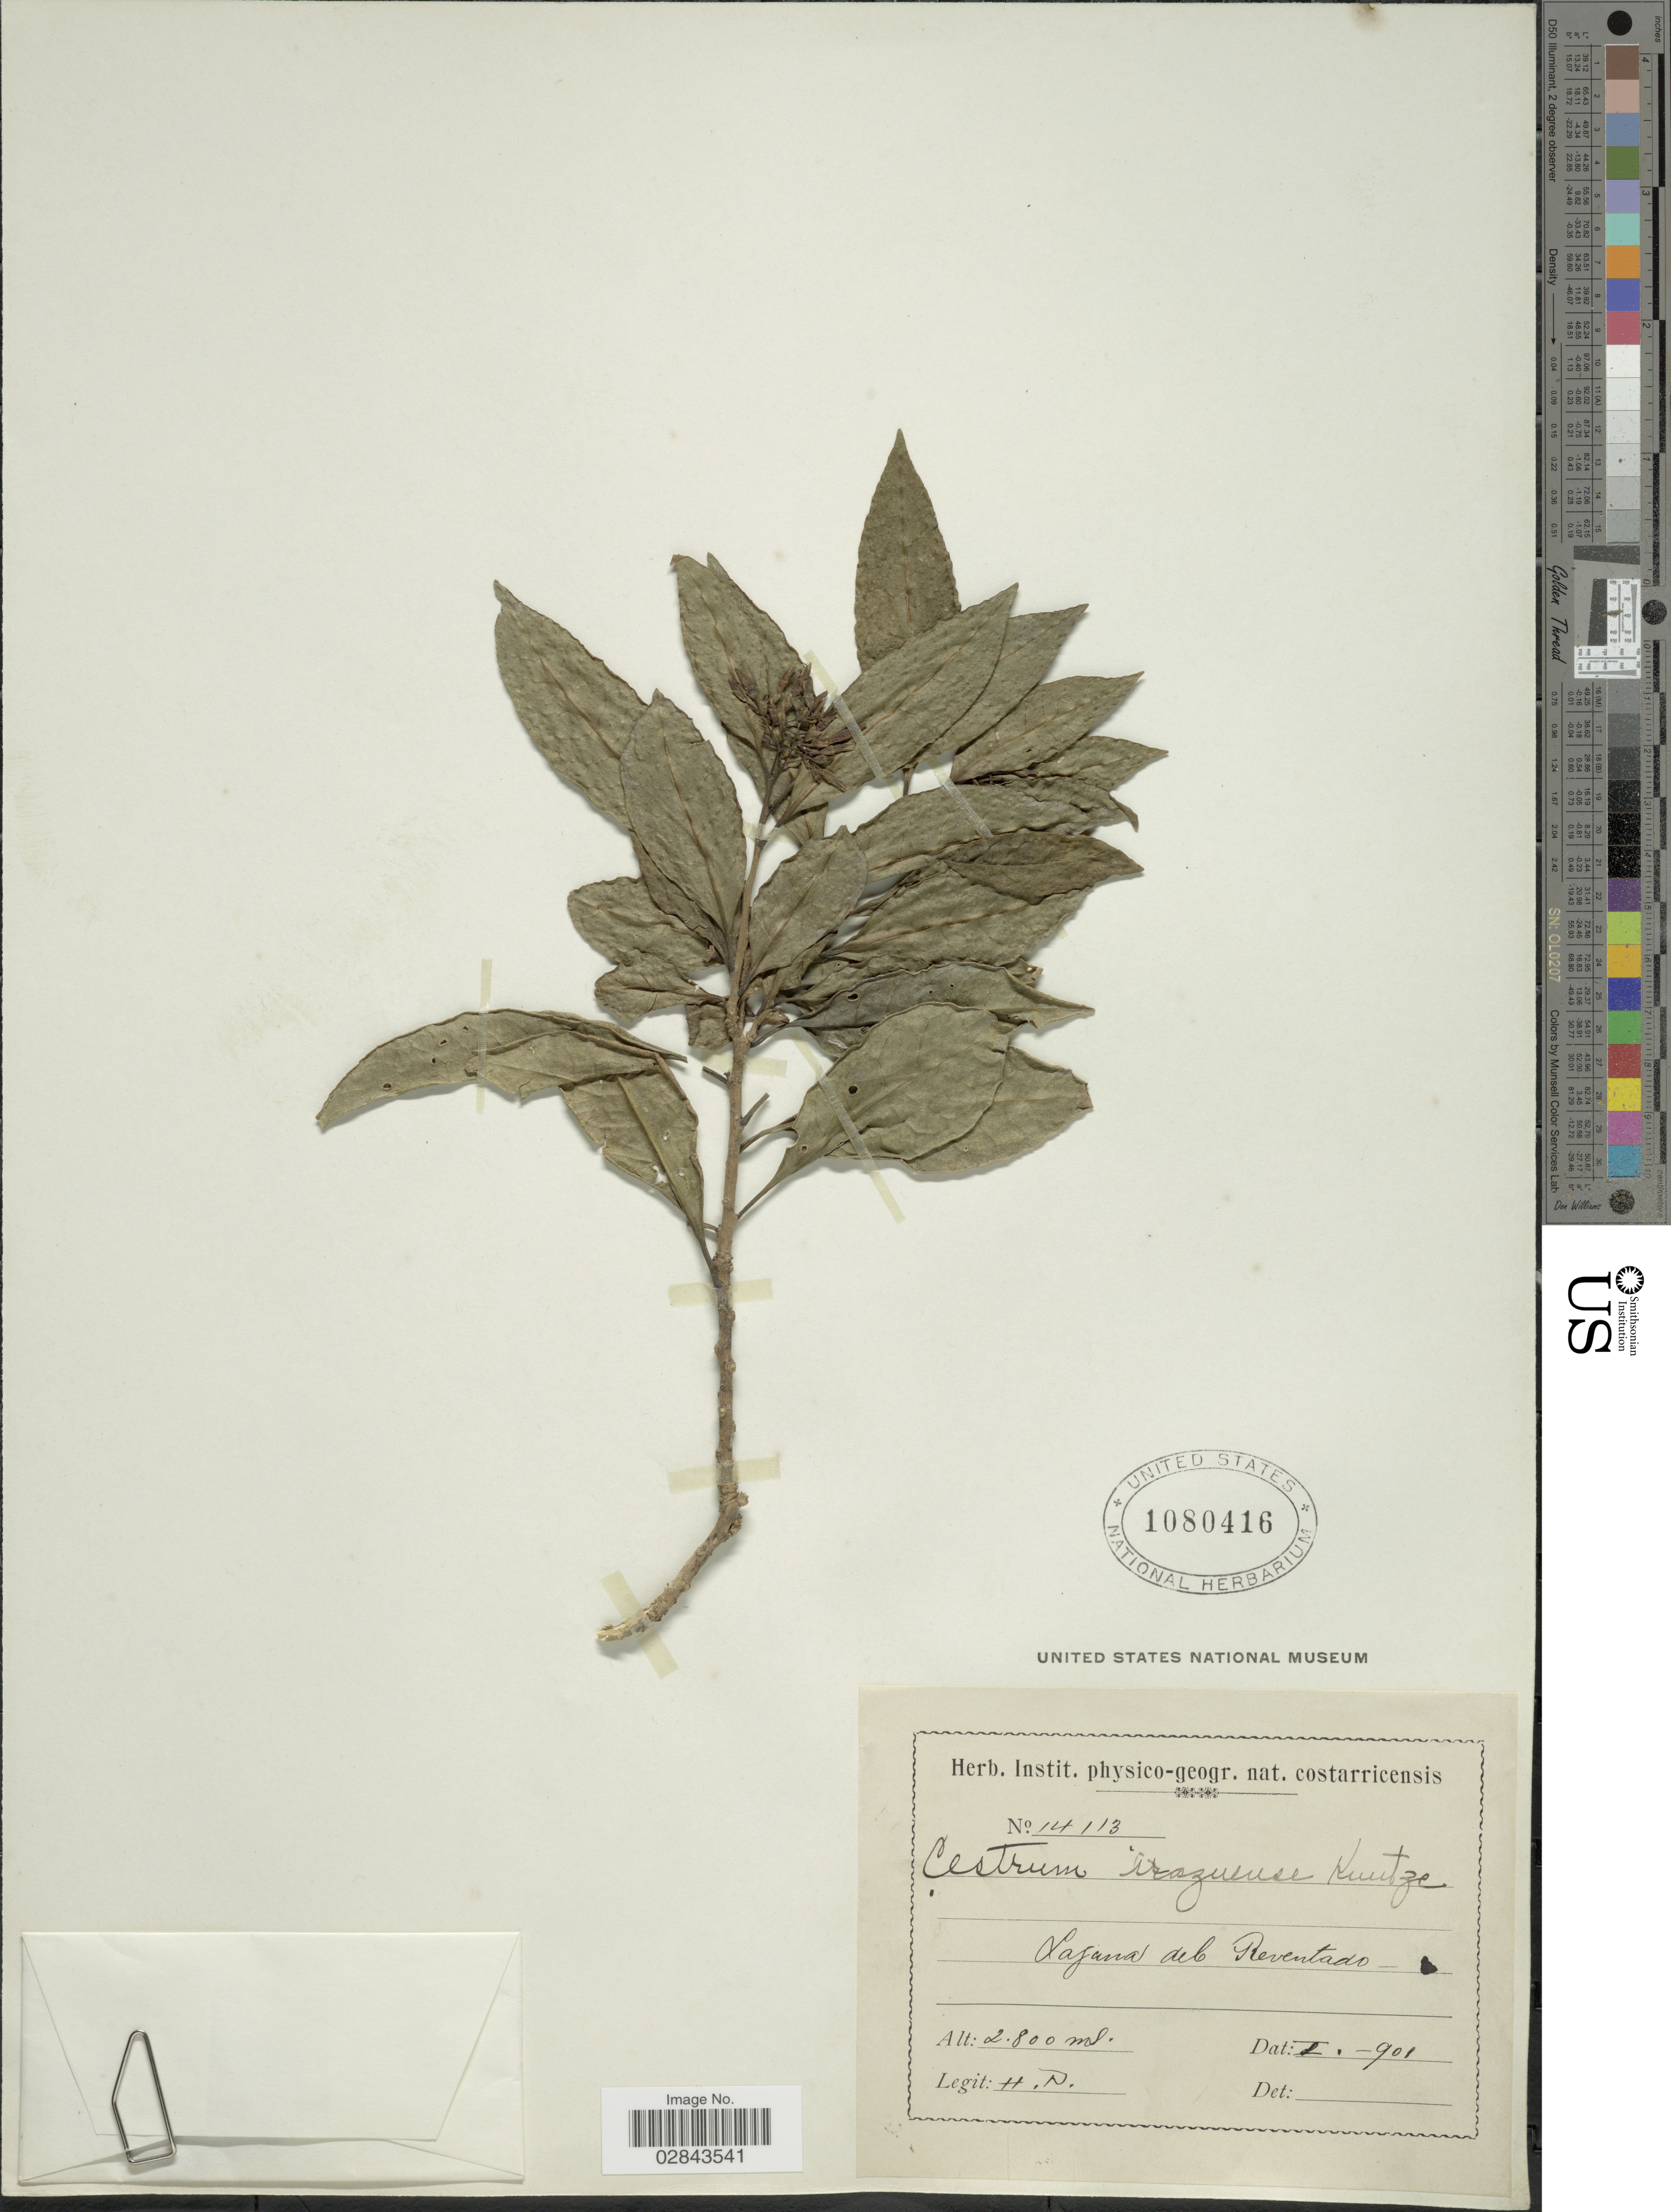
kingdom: Plantae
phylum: Tracheophyta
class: Magnoliopsida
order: Solanales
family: Solanaceae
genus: Cestrum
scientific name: Cestrum irazuense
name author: Kuntze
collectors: H. D.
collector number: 14113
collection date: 1901-01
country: Costa Rica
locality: Laguna del Reventado.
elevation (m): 2800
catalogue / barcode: US 1080416